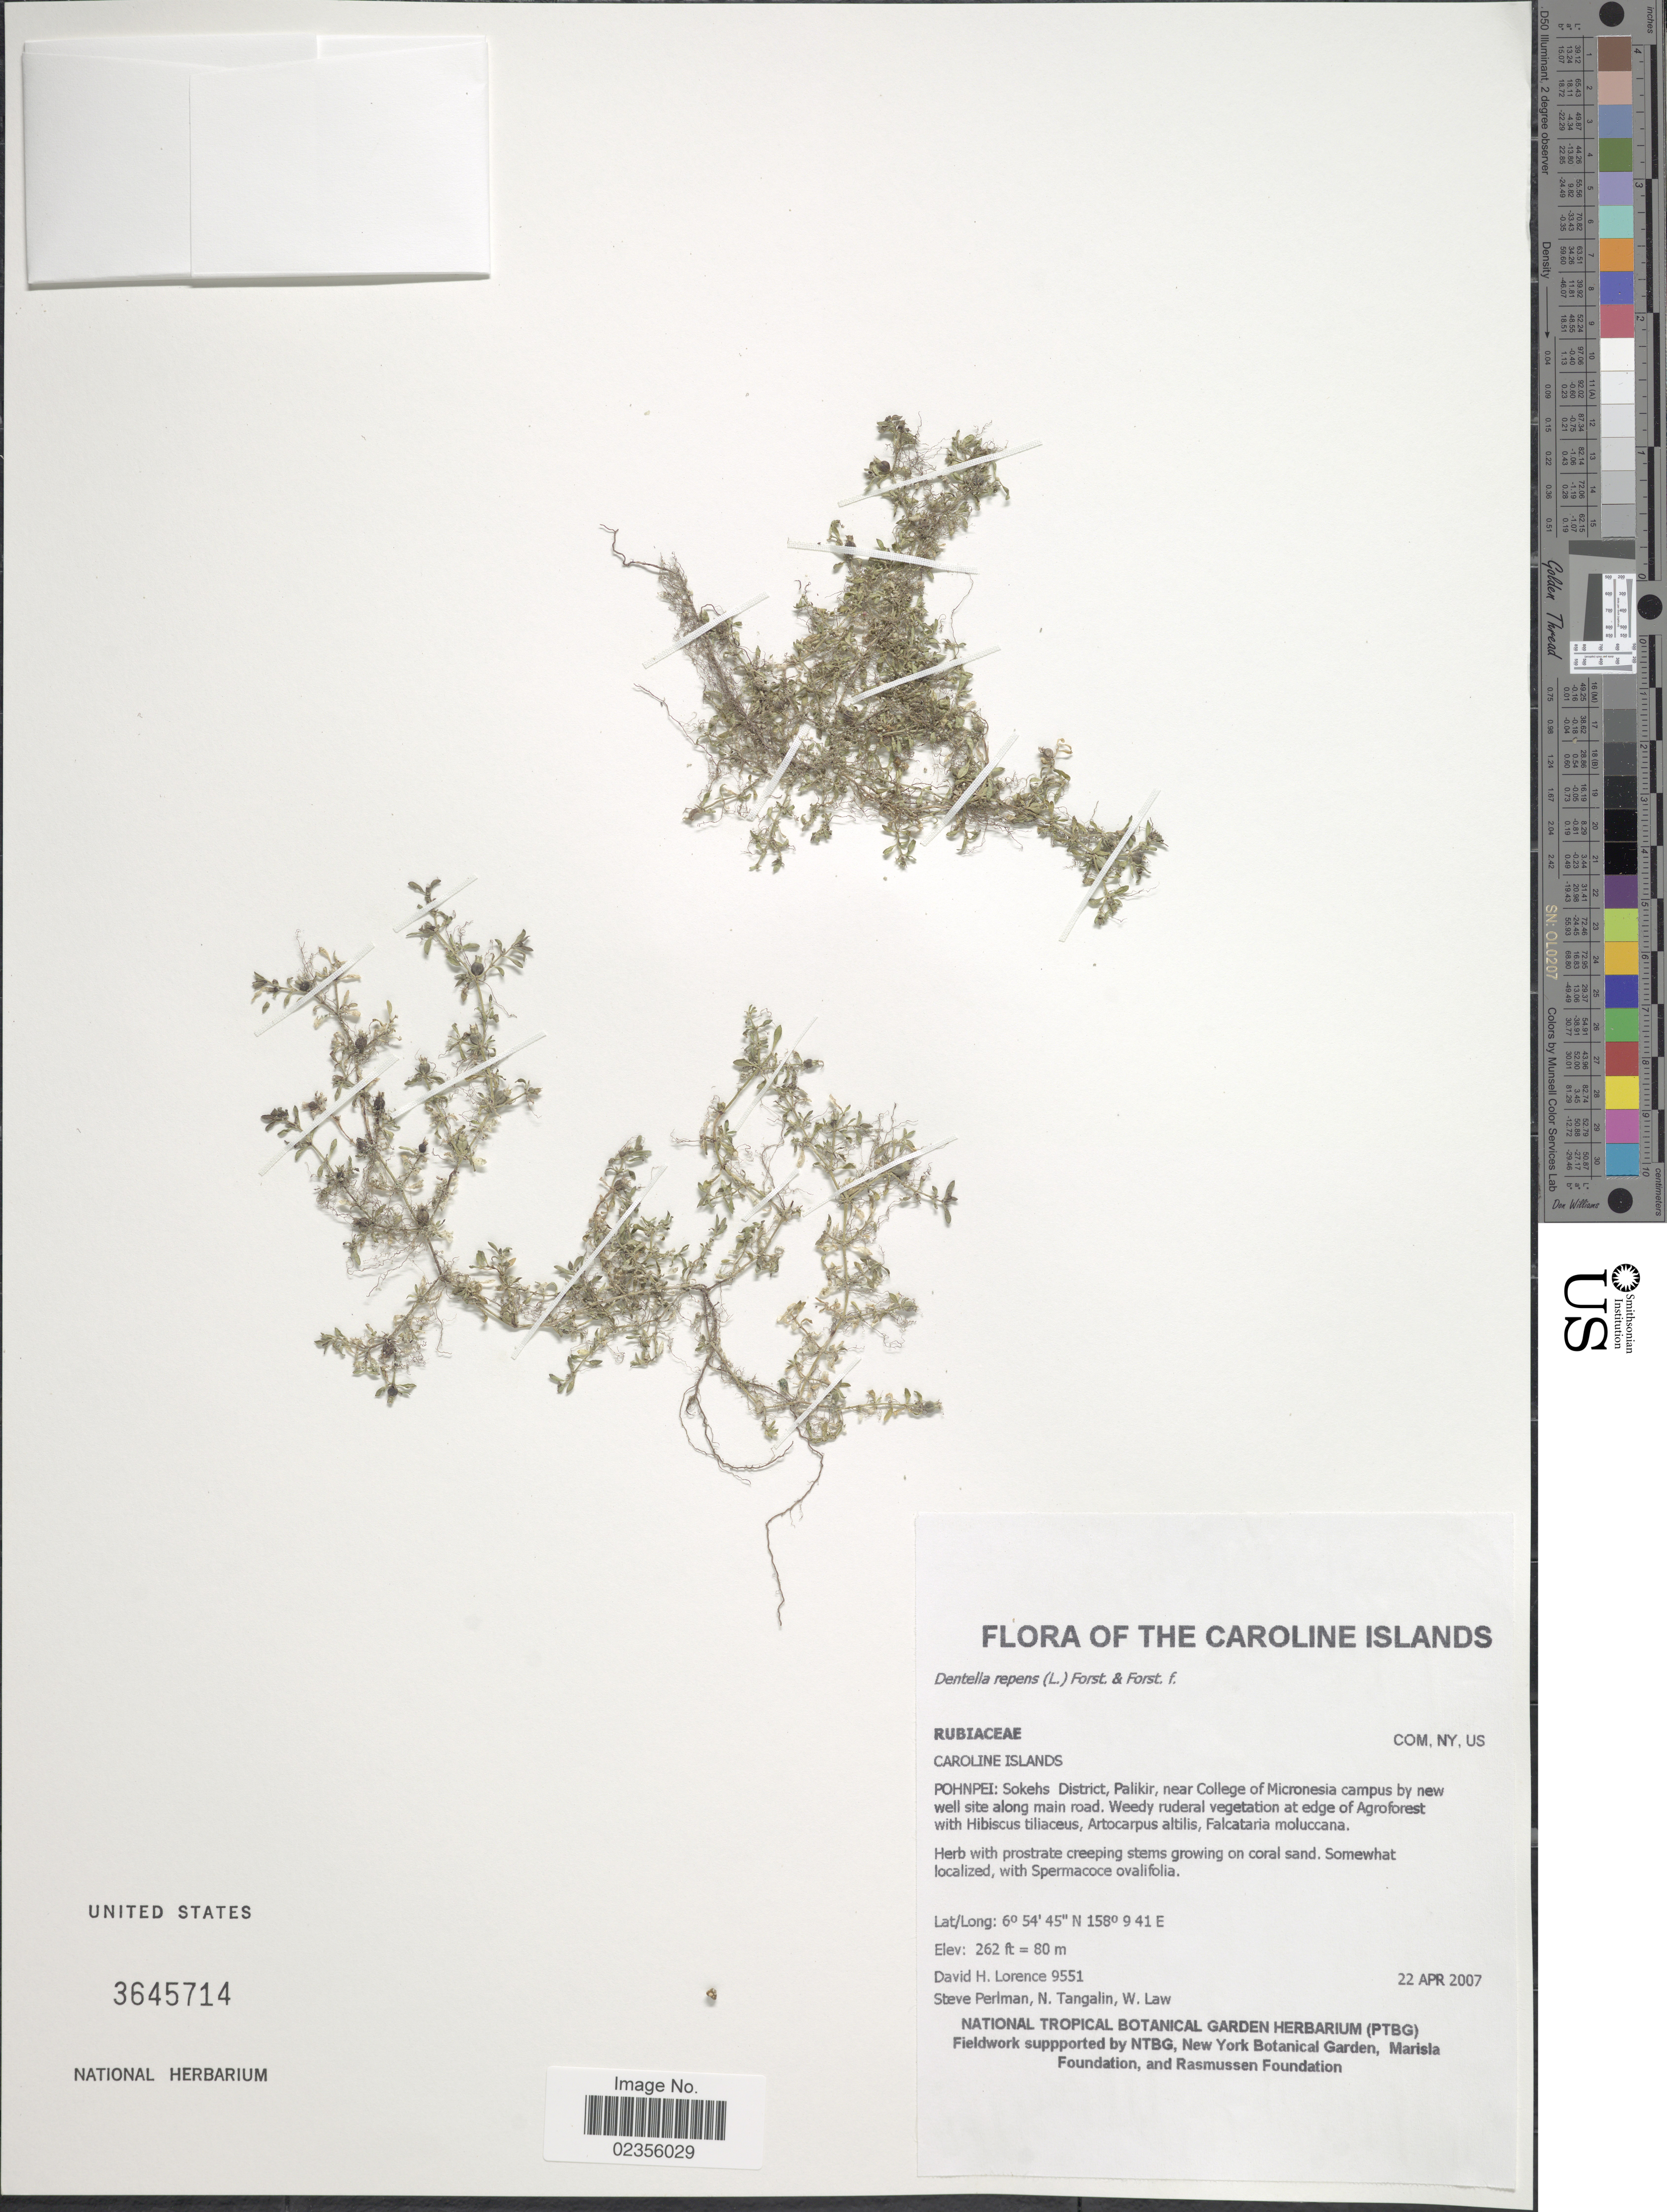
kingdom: Plantae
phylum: Tracheophyta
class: Magnoliopsida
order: Gentianales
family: Rubiaceae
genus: Dentella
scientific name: Dentella repens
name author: J.R. Forst. & G. Forst.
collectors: D. Lorence, S. Perlman, N. Tangalin & W. Law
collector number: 9551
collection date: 2007-04-22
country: Micronesia, Federated States of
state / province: Pohnpei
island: Pohnpei [Ponape]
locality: Caroline Islands. Pohnpei: Sokehs District, Palikir, near College of Micronesia campus by new well site along main road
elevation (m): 80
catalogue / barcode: US 3645714